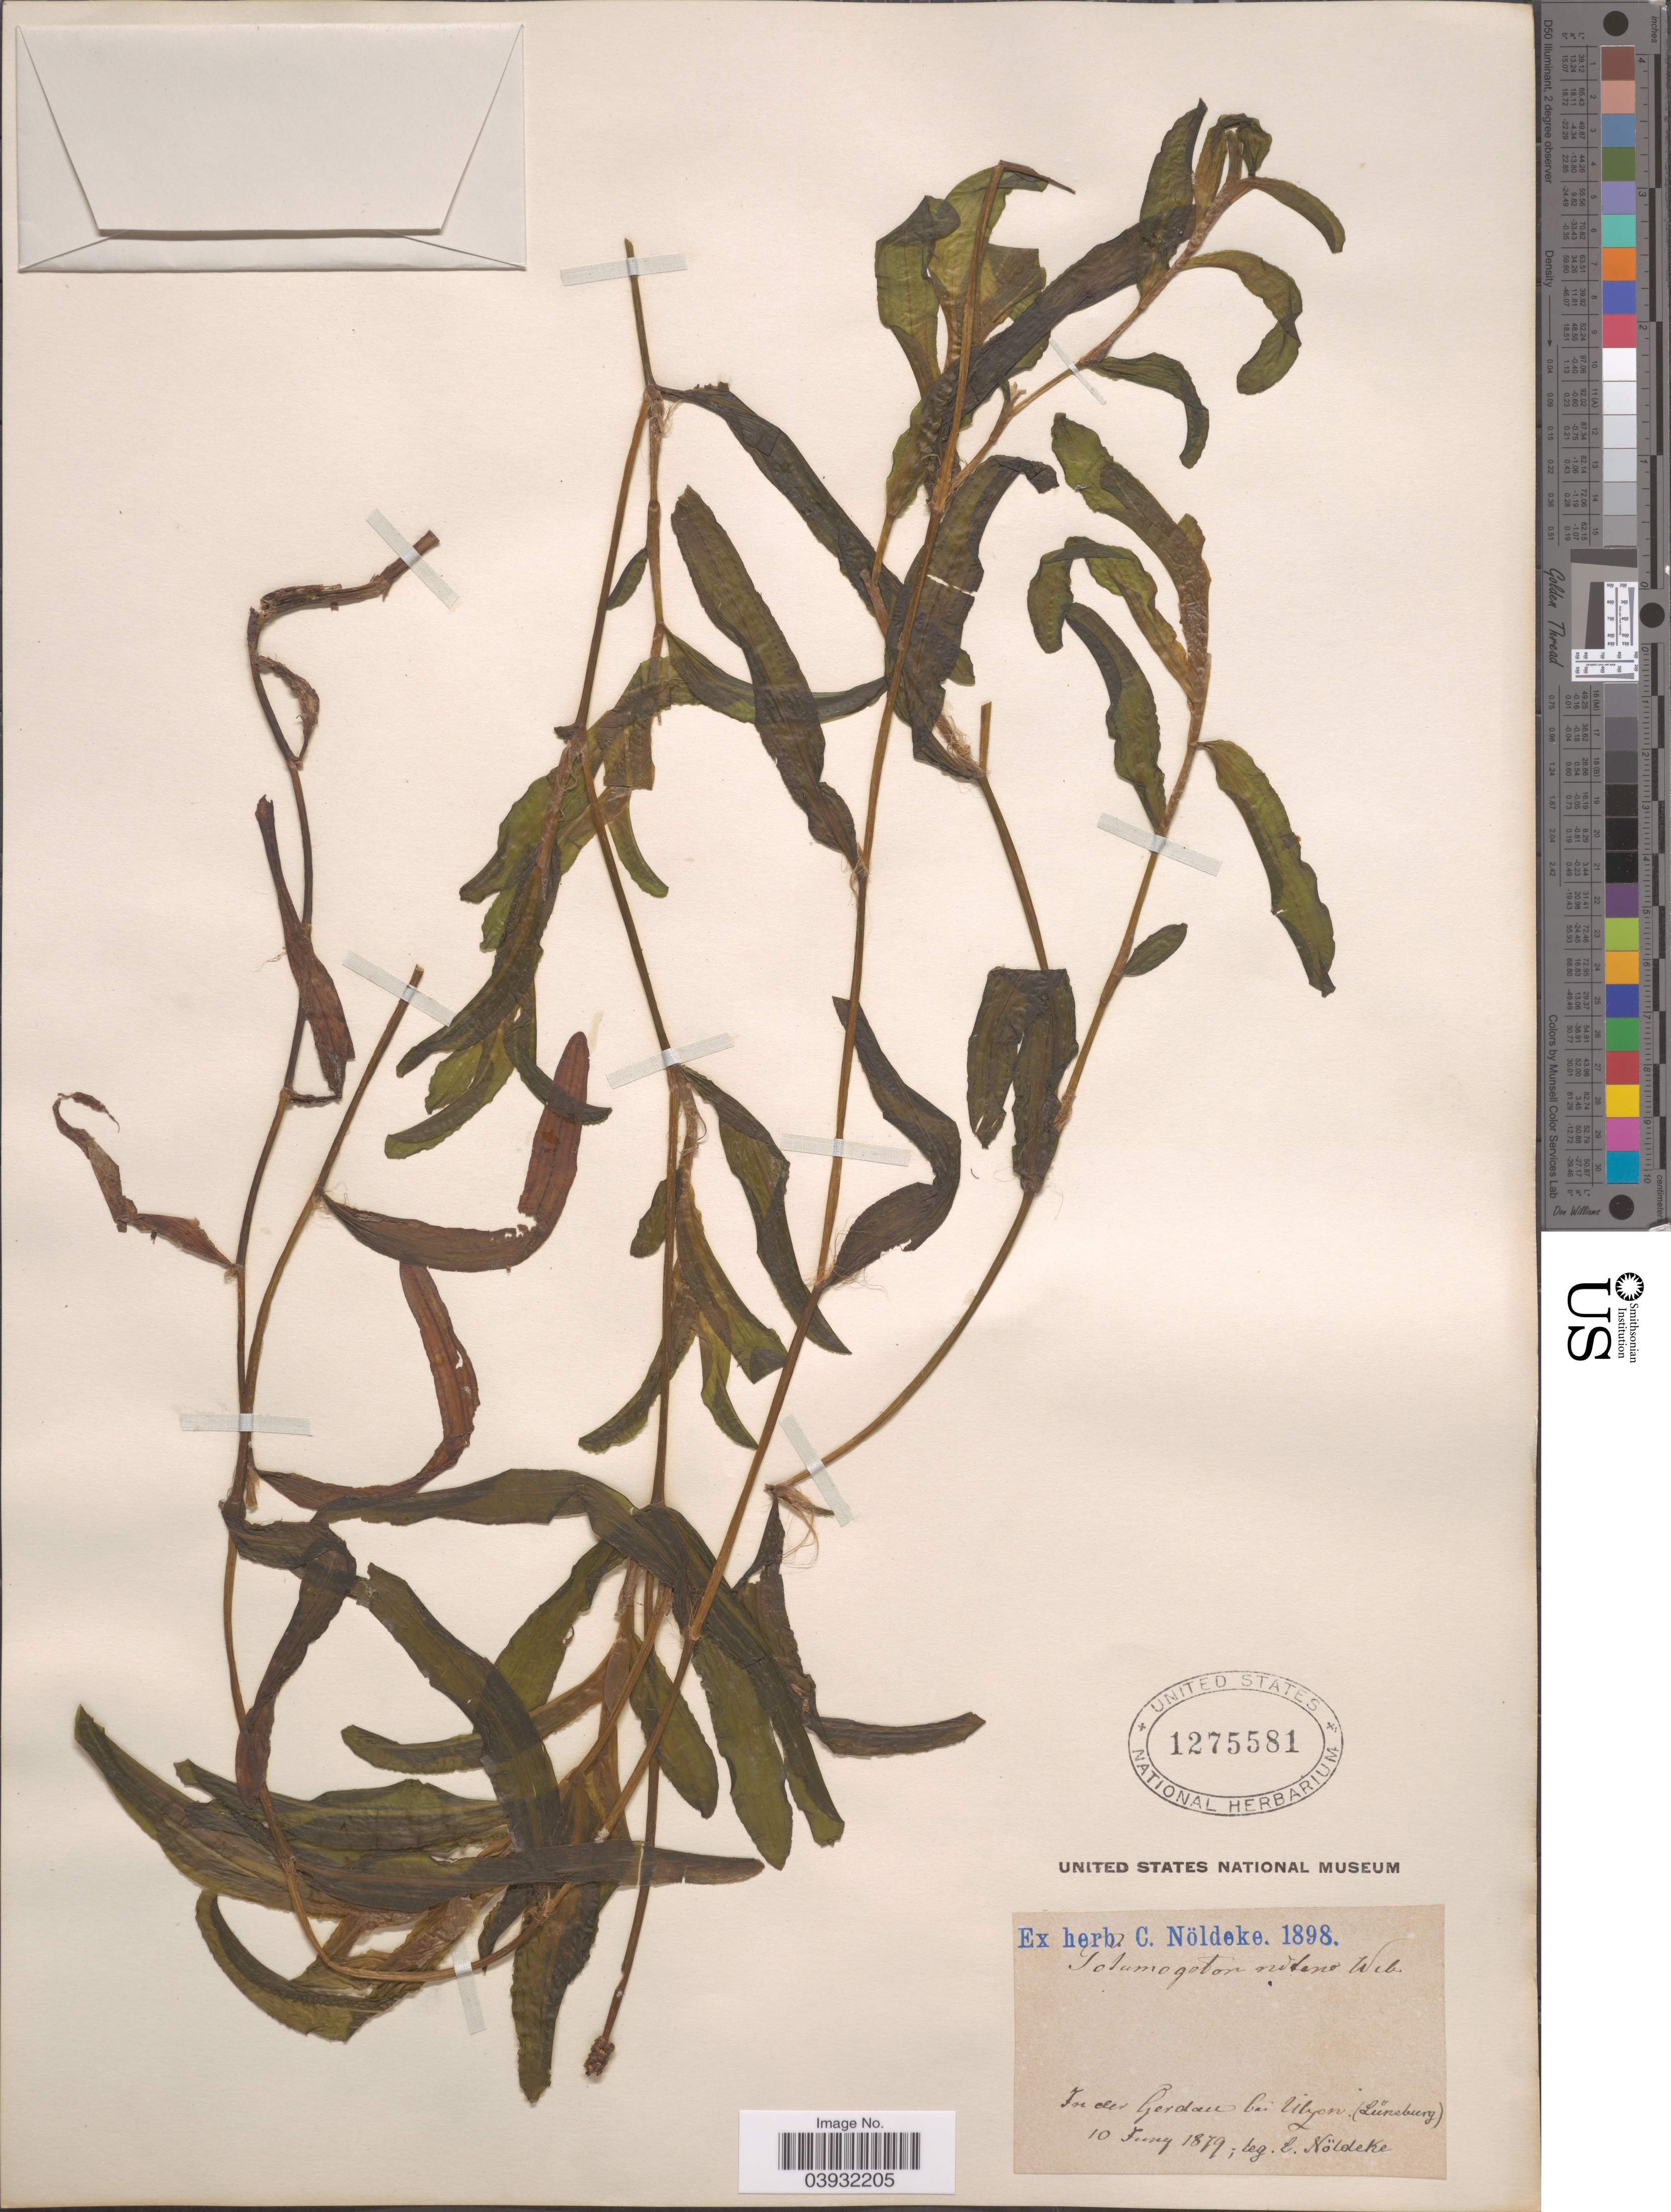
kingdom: Plantae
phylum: Tracheophyta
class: Liliopsida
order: Alismatales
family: Potamogetonaceae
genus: Potamogeton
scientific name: Potamogeton natans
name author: L.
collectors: C. Noldeke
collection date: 1879-06-10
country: Germany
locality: In der Gerdau bai Libyon [interpreted] (Lüneburg).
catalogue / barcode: US 1275581